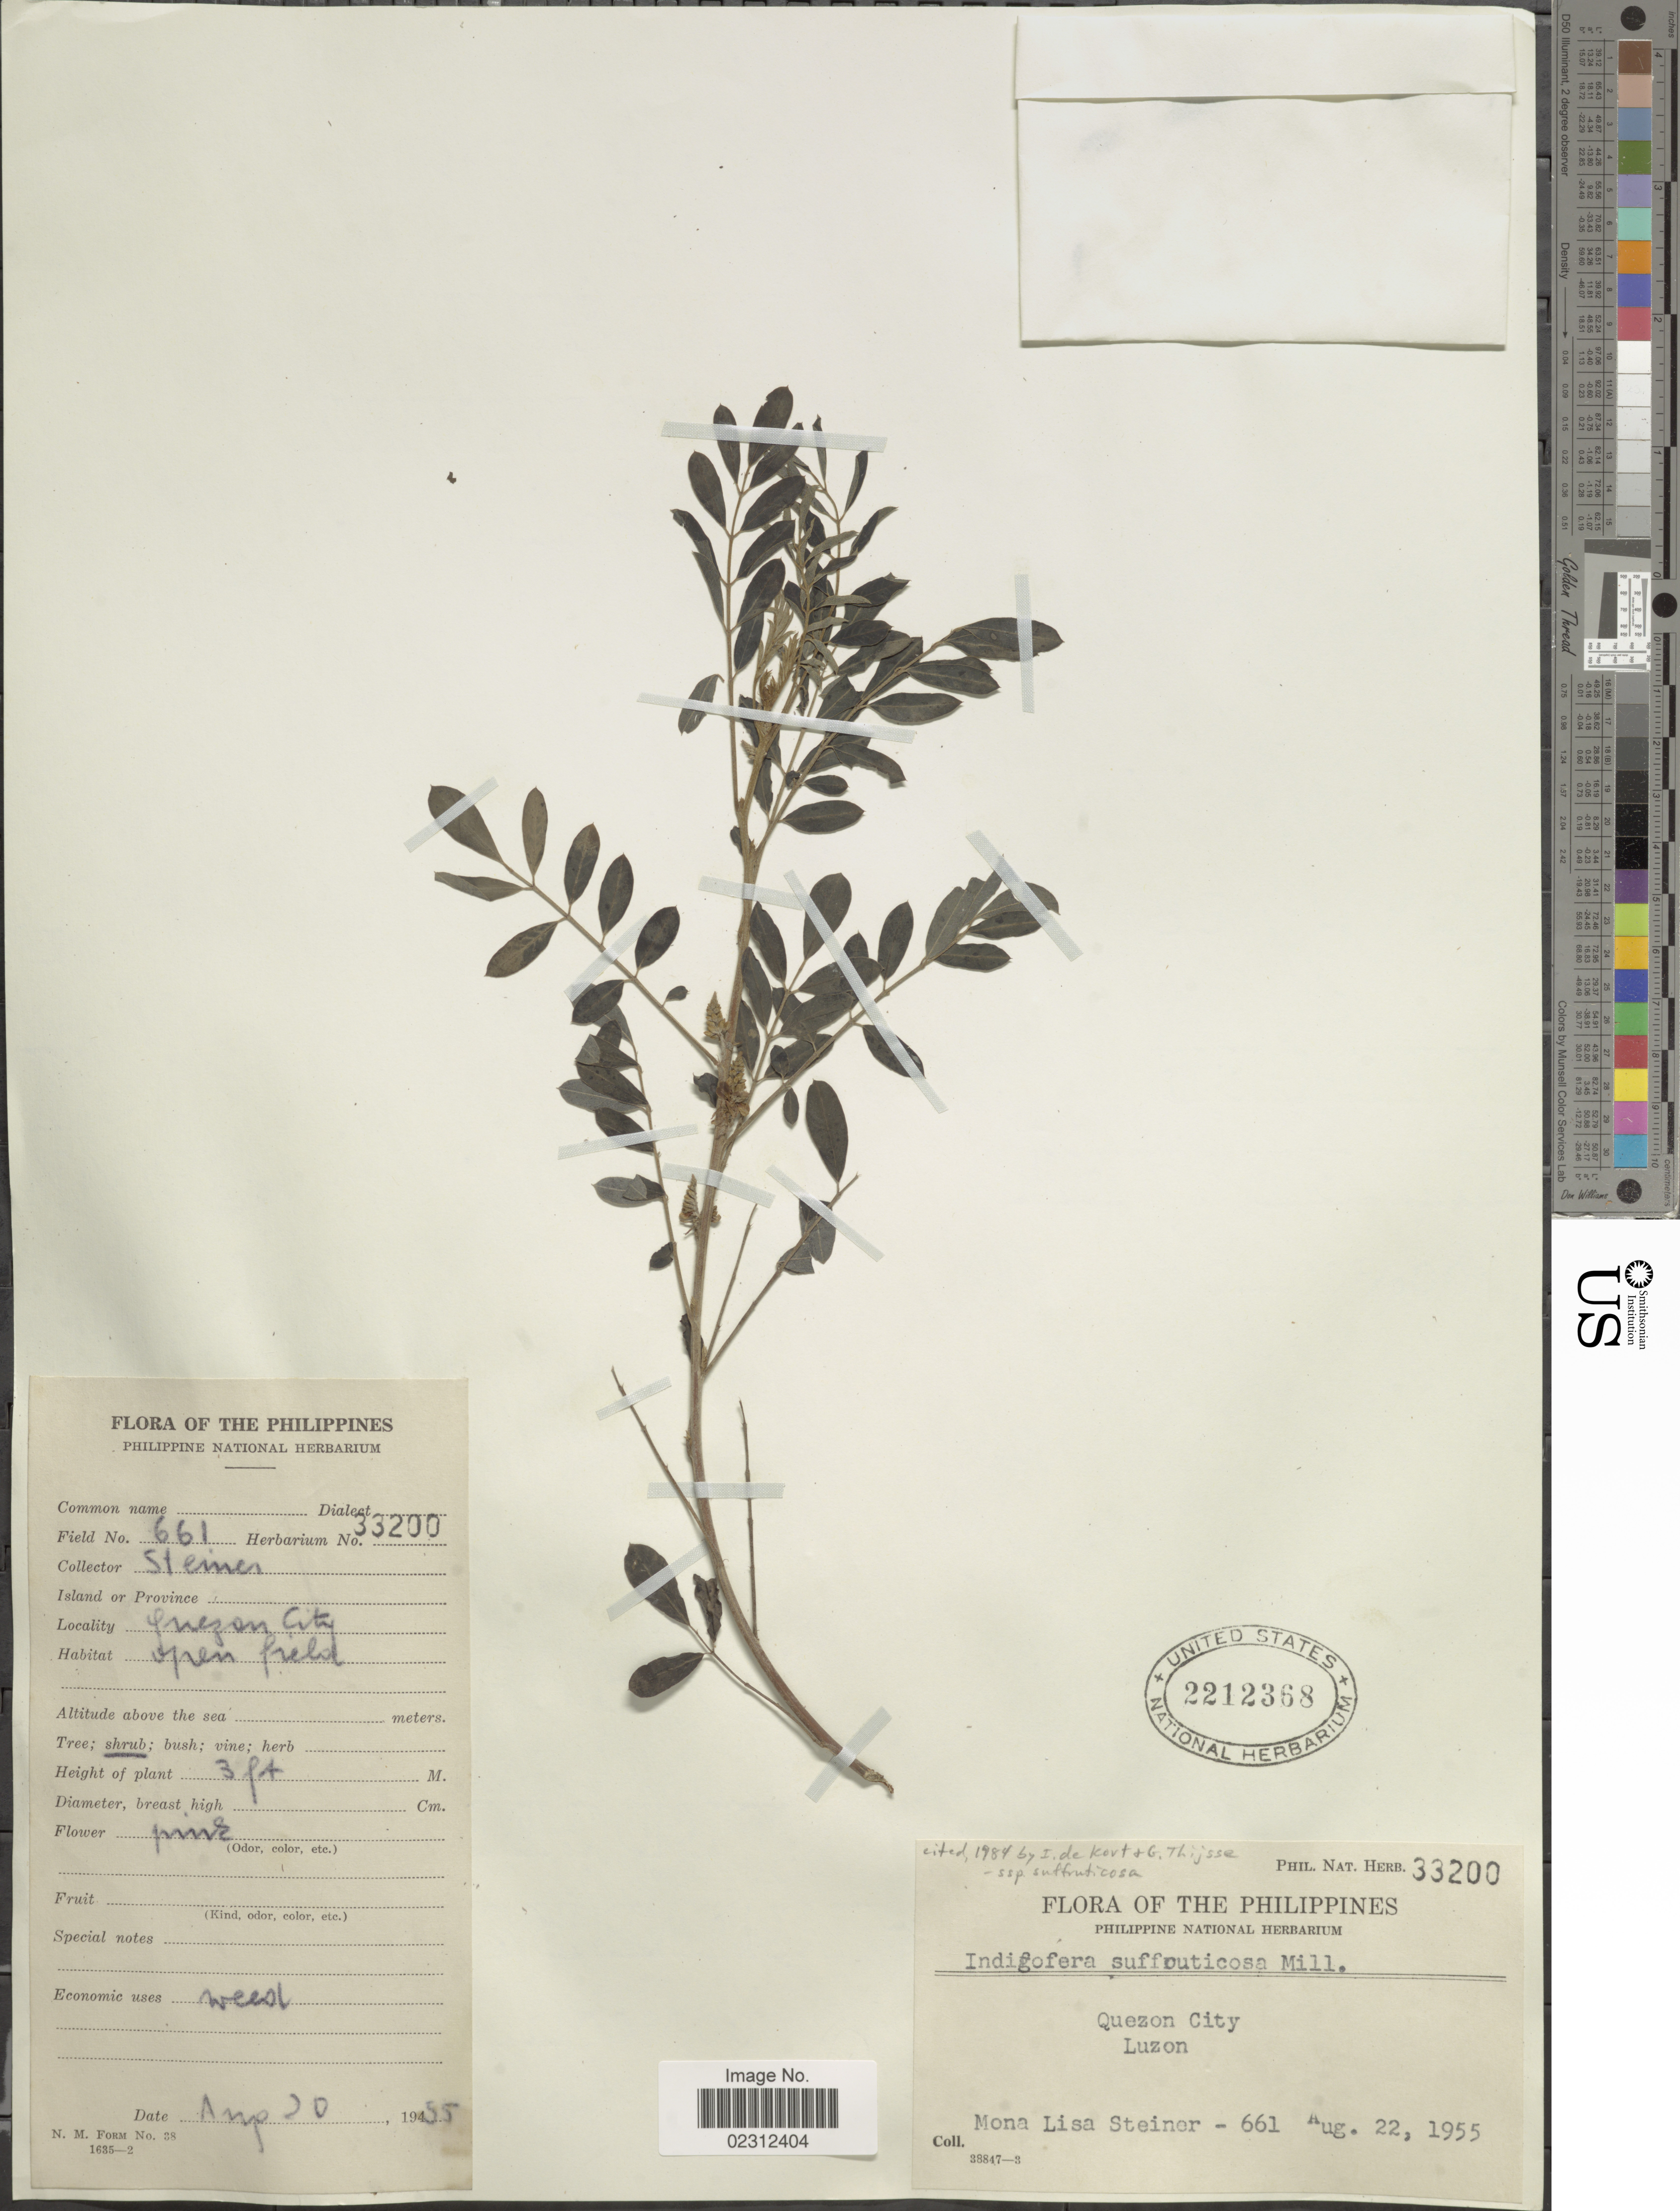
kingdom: Plantae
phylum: Tracheophyta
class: Magnoliopsida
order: Fabales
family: Fabaceae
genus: Indigofera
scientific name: Indigofera suffruticosa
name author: Mill.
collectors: M. Steiner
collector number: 661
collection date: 1955-08-22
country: Philippines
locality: Quezon City, Luzon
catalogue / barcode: US 2212368